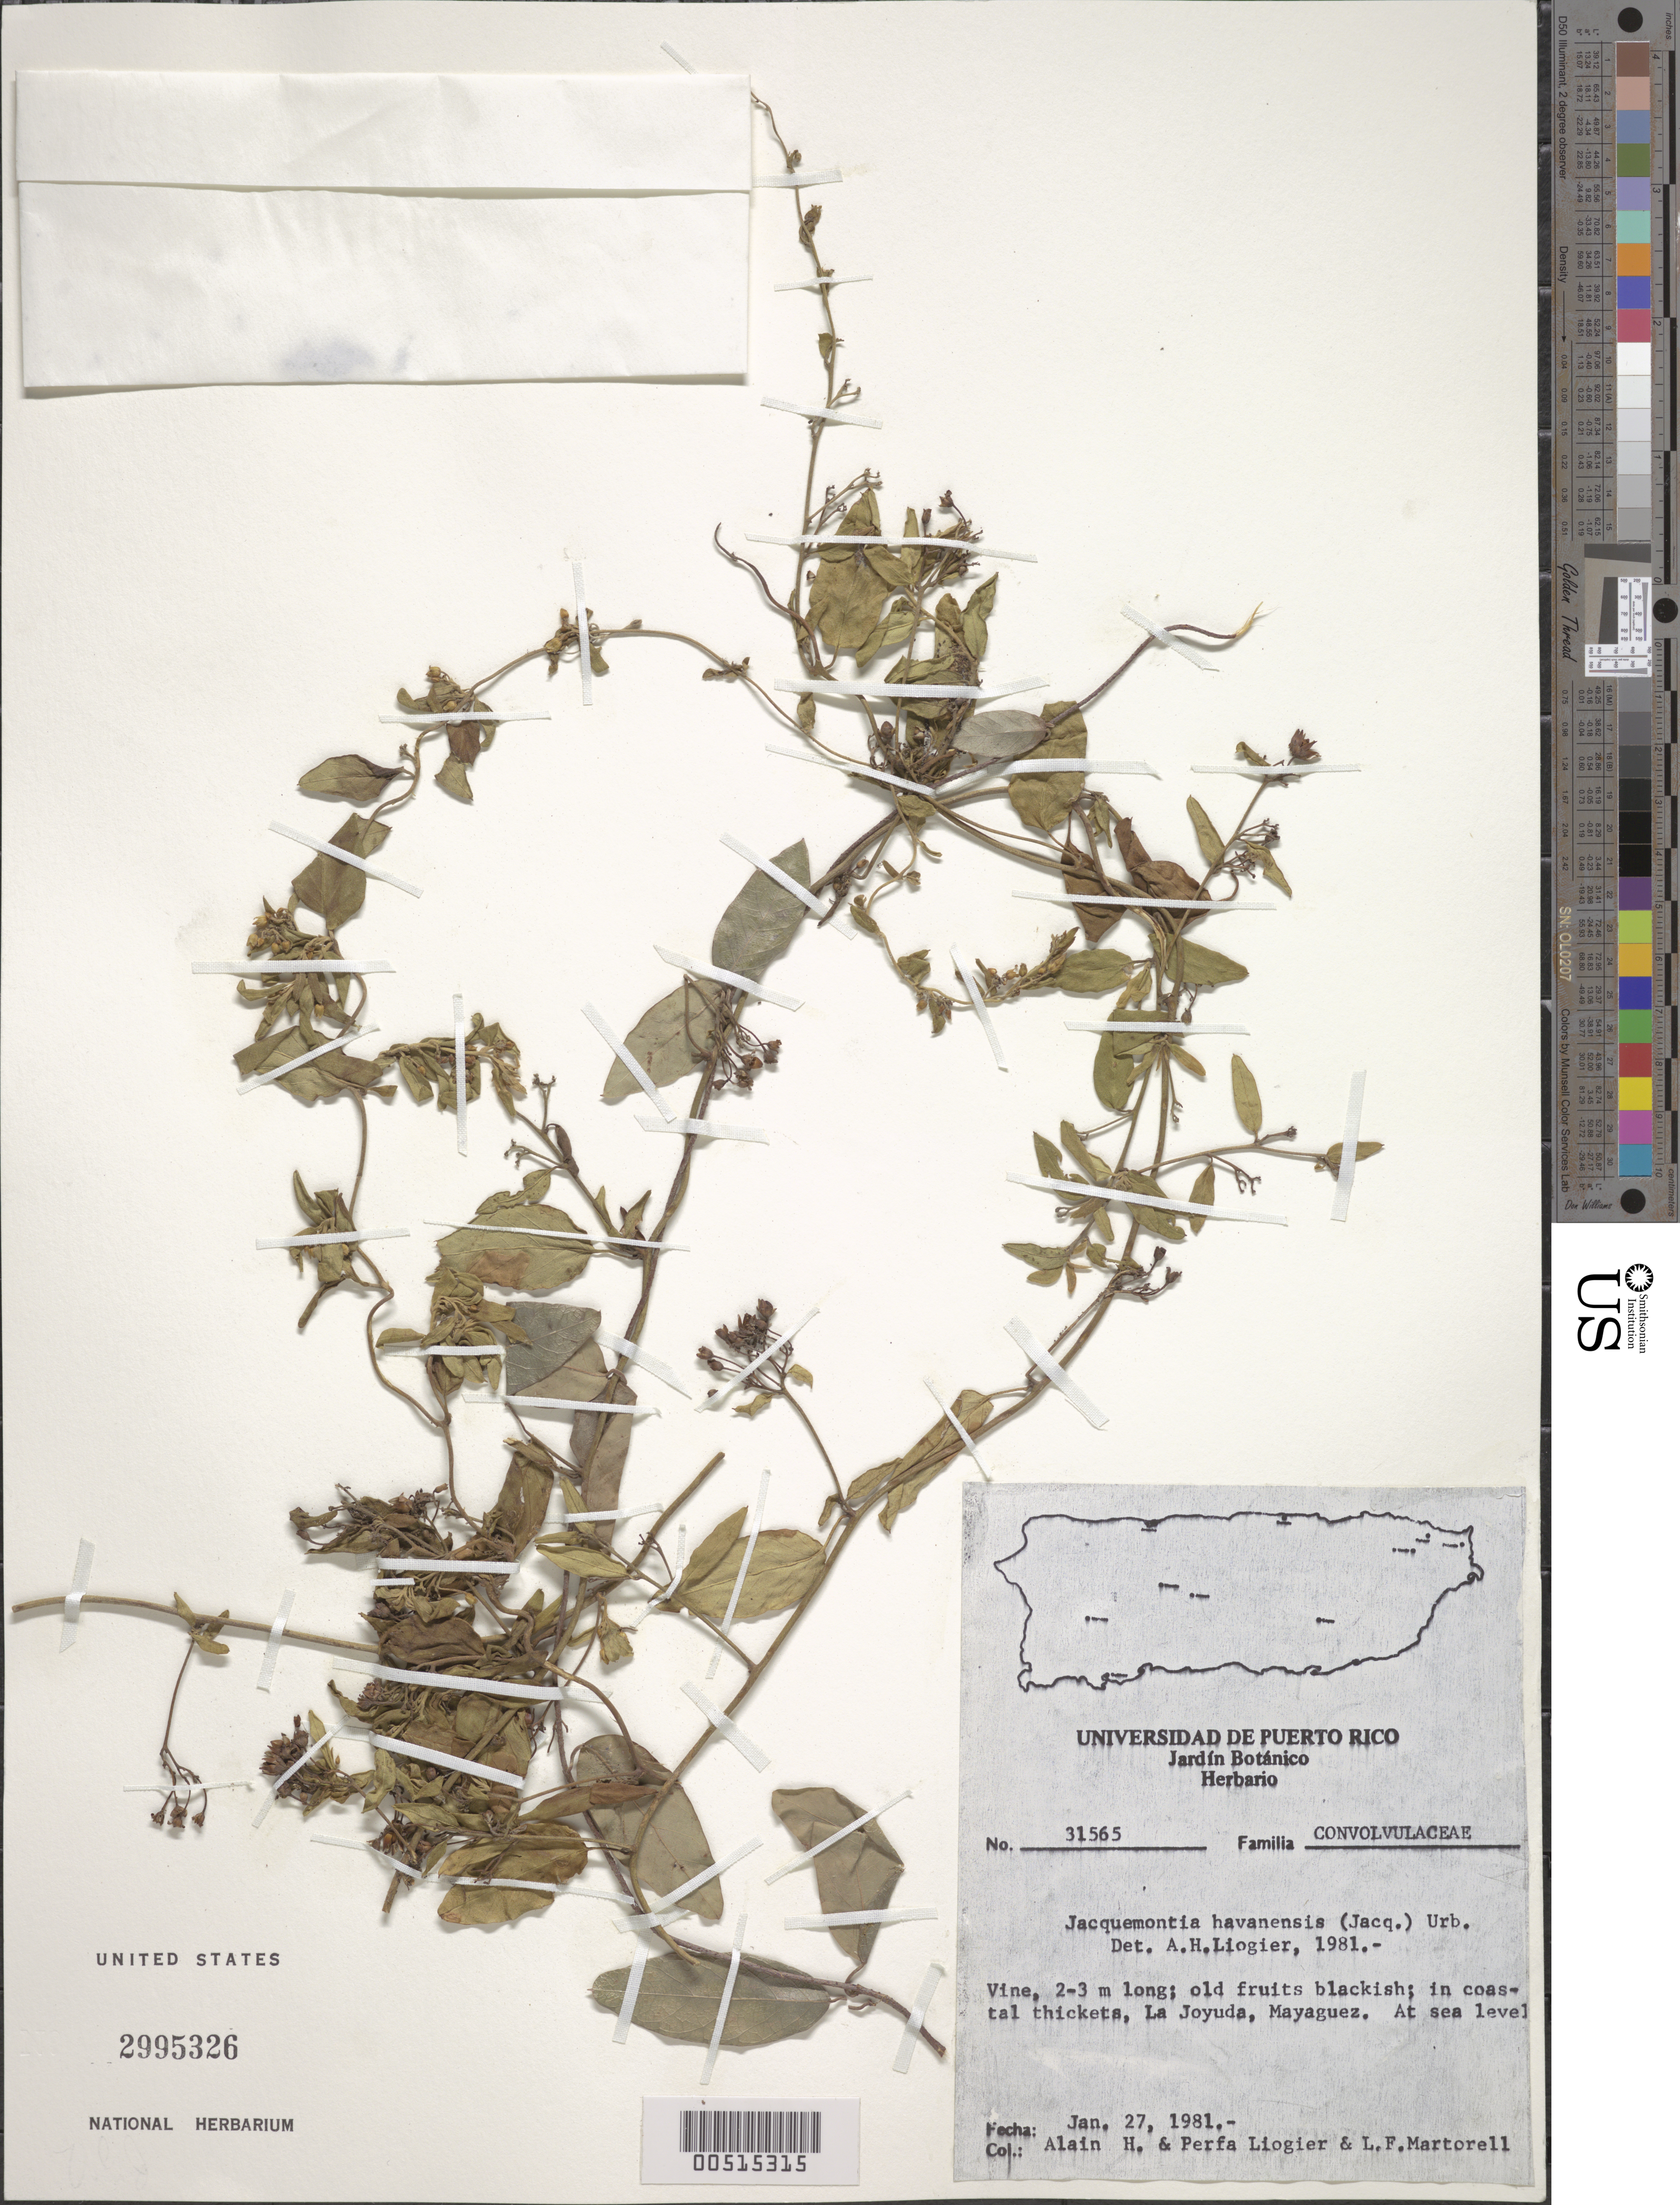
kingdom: Plantae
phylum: Tracheophyta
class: Magnoliopsida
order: Solanales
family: Convolvulaceae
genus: Jacquemontia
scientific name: Jacquemontia havanensis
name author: (Jacq.) Urb.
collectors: A. H. Liogier, M. P. Liogier & L. Martorell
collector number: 31565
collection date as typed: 27 Jan 1981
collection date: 1981-01-27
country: Puerto Rico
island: Greater Antilles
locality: Joyuda, Mayaguez. In coastal thickets.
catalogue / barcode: US 2995326